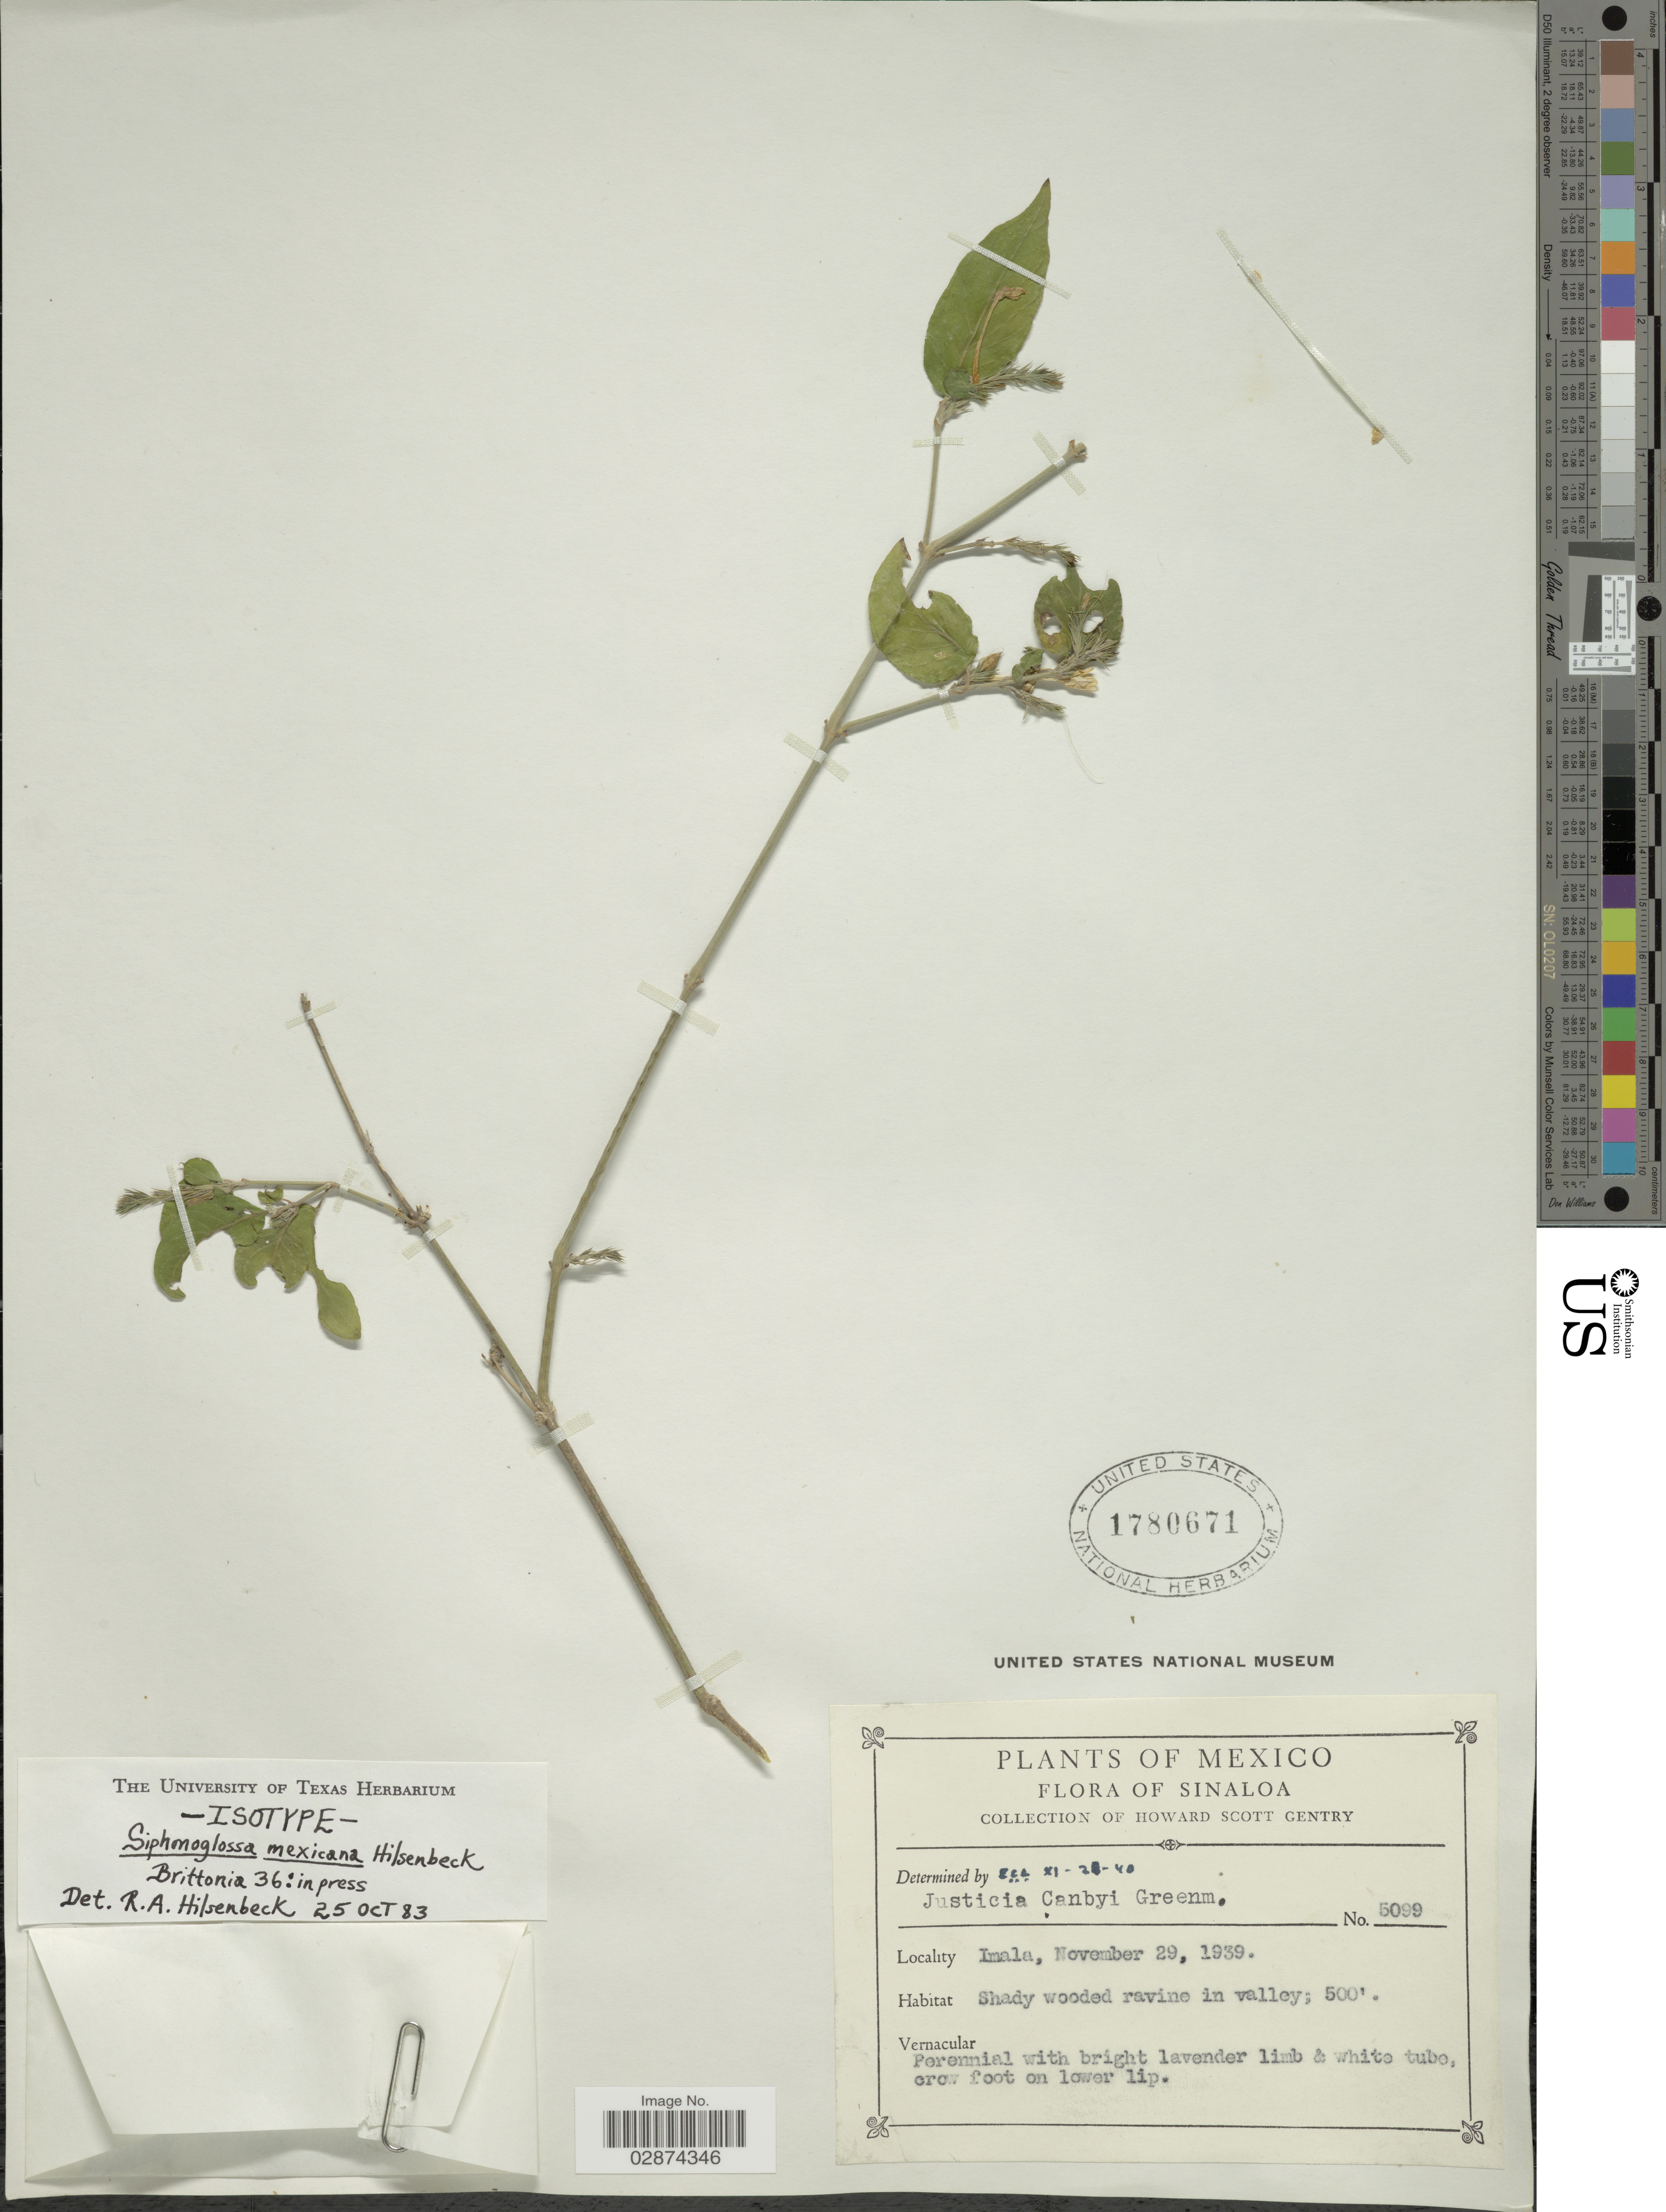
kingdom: Plantae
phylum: Tracheophyta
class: Magnoliopsida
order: Lamiales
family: Acanthaceae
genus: Siphonoglossa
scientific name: Siphonoglossa mexicana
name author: Hilsenb.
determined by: Hilsenbeck, R. A.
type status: Isotype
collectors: H. S. Gentry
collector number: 5099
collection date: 1939-11-29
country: Mexico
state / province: Sinaloa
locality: Imala.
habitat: Shady wooded ravine in valley.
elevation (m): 152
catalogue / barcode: US 1780671